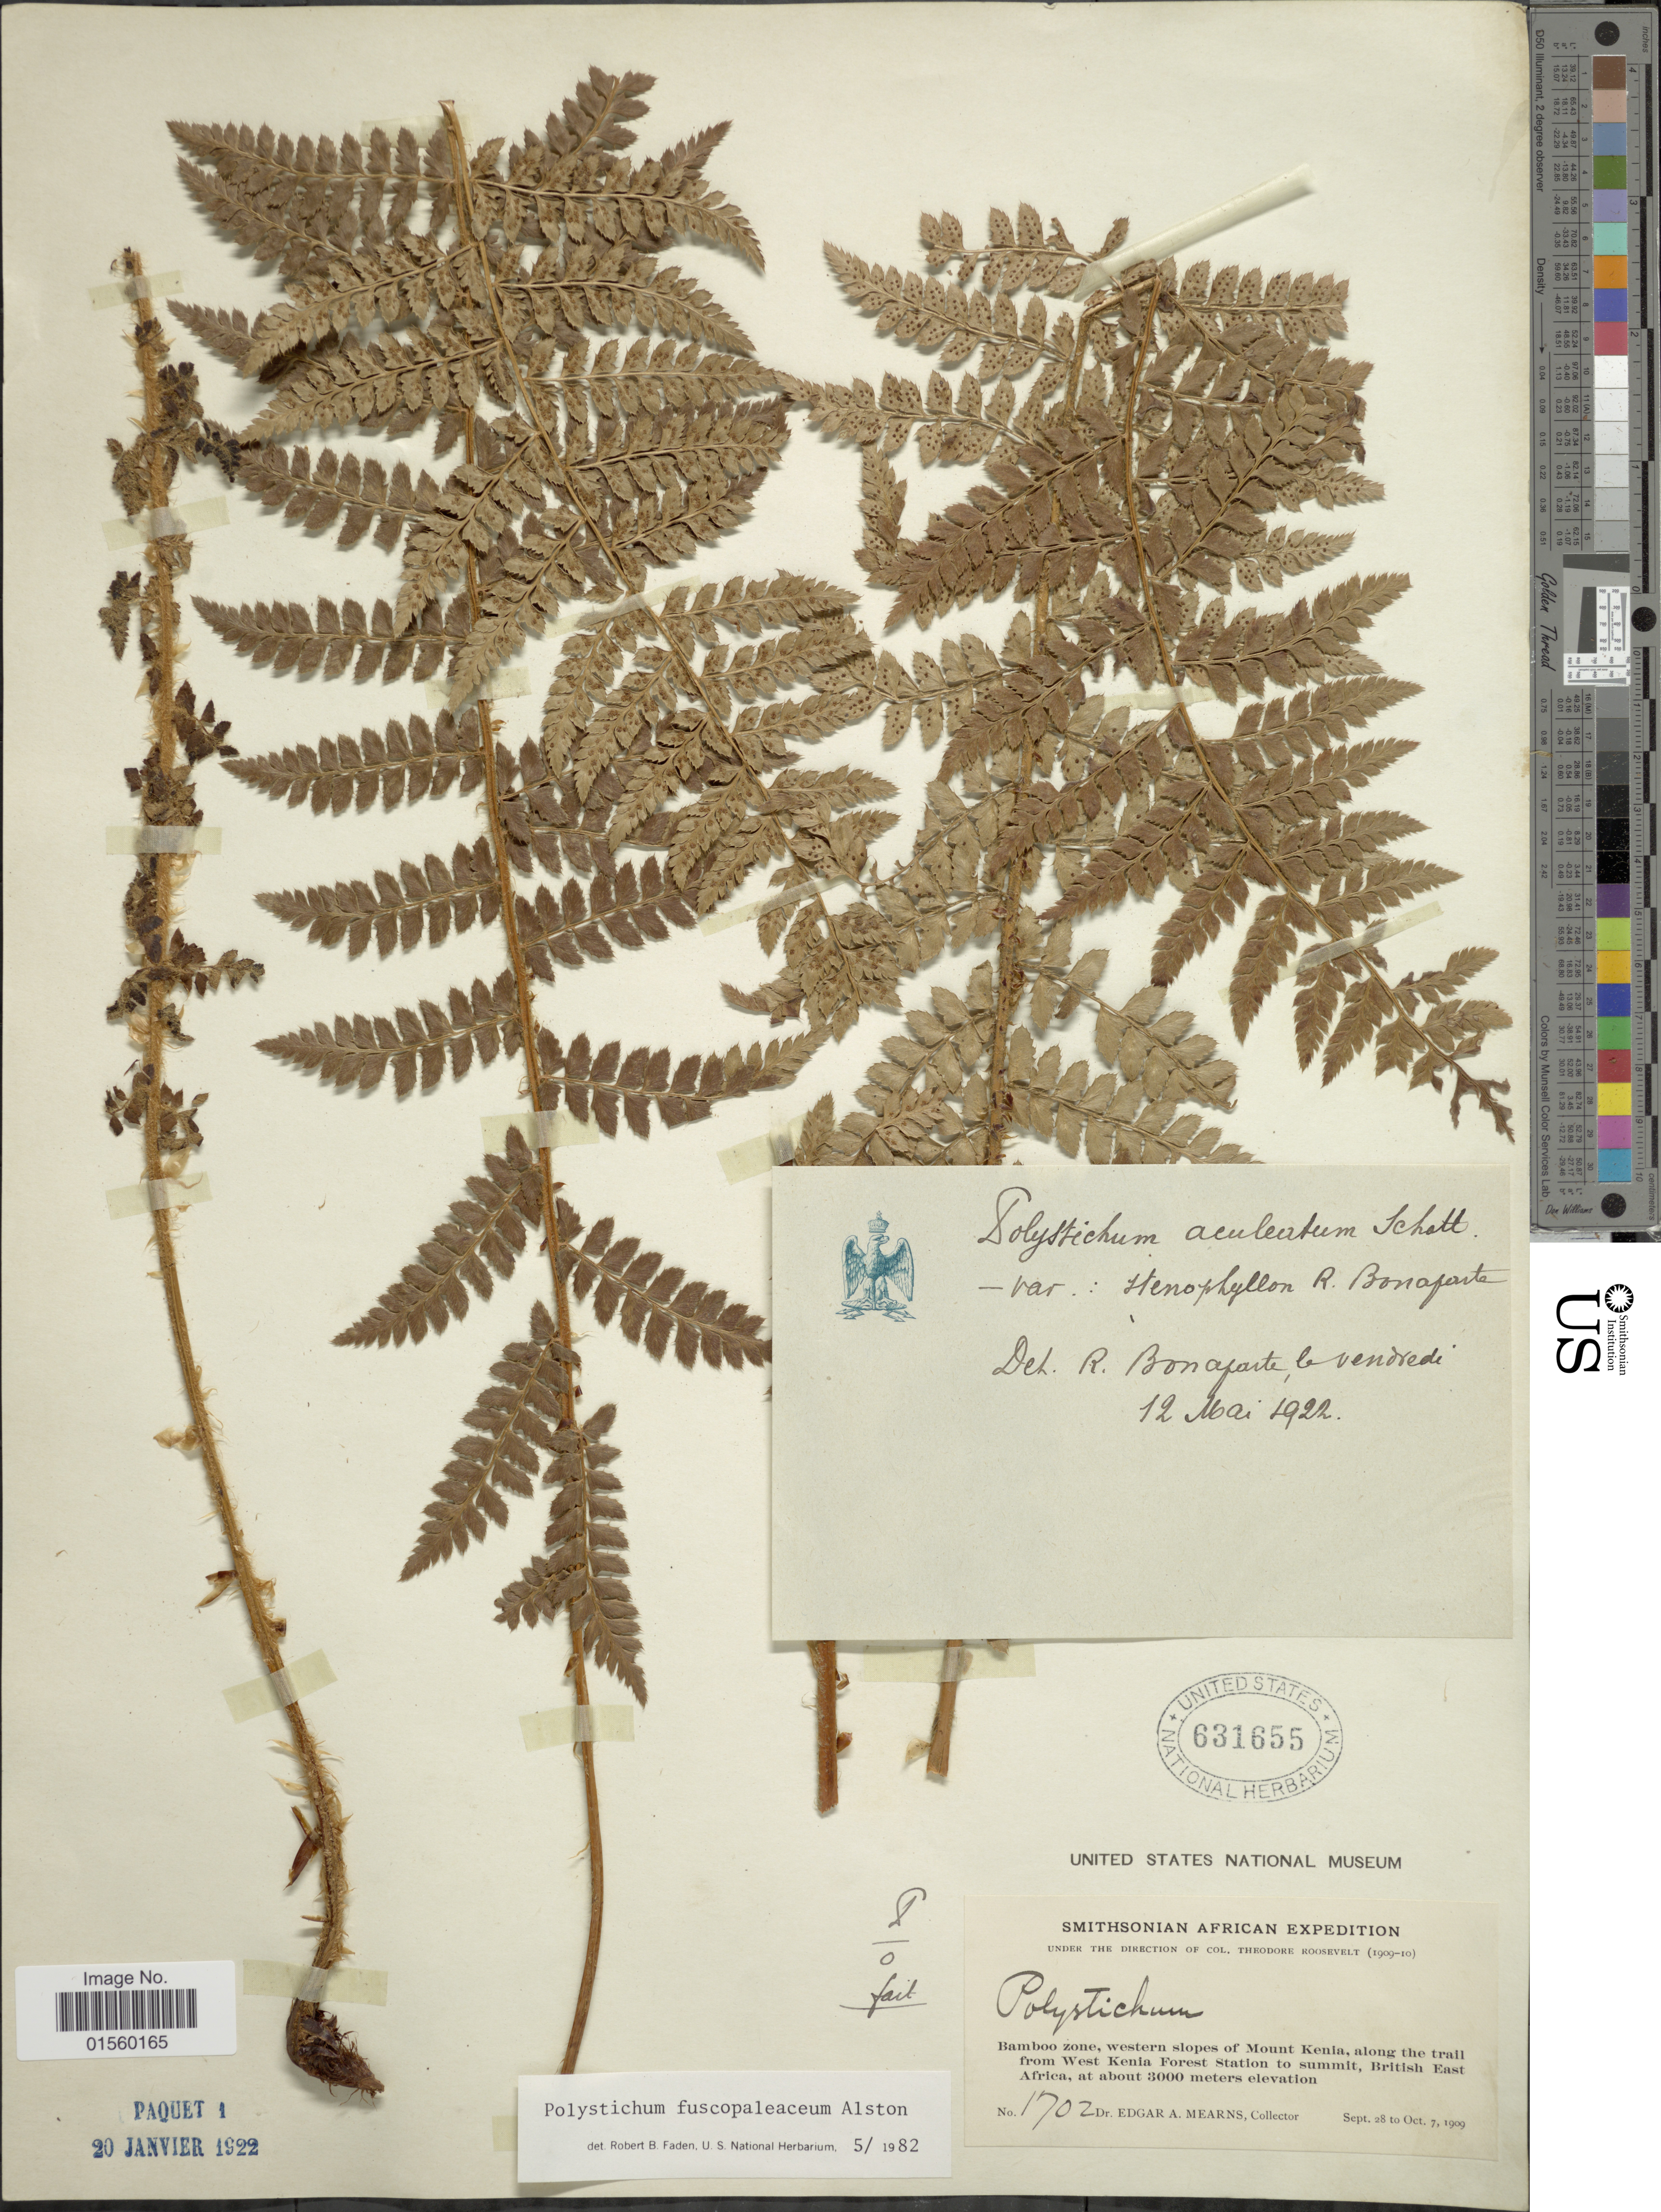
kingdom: Plantae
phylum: Tracheophyta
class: Polypodiopsida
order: Polypodiales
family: Dryopteridaceae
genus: Polystichum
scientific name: Polystichum fuscopaleaceum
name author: Alston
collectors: E. A. Mearns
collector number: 1702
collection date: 1909-09-28/1909-10-01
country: Kenya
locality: Bamboo zone, western slopes of Mount Kenia, along the trail from West kenia Forest Station to summit, British East Africa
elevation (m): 3000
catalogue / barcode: US 631655